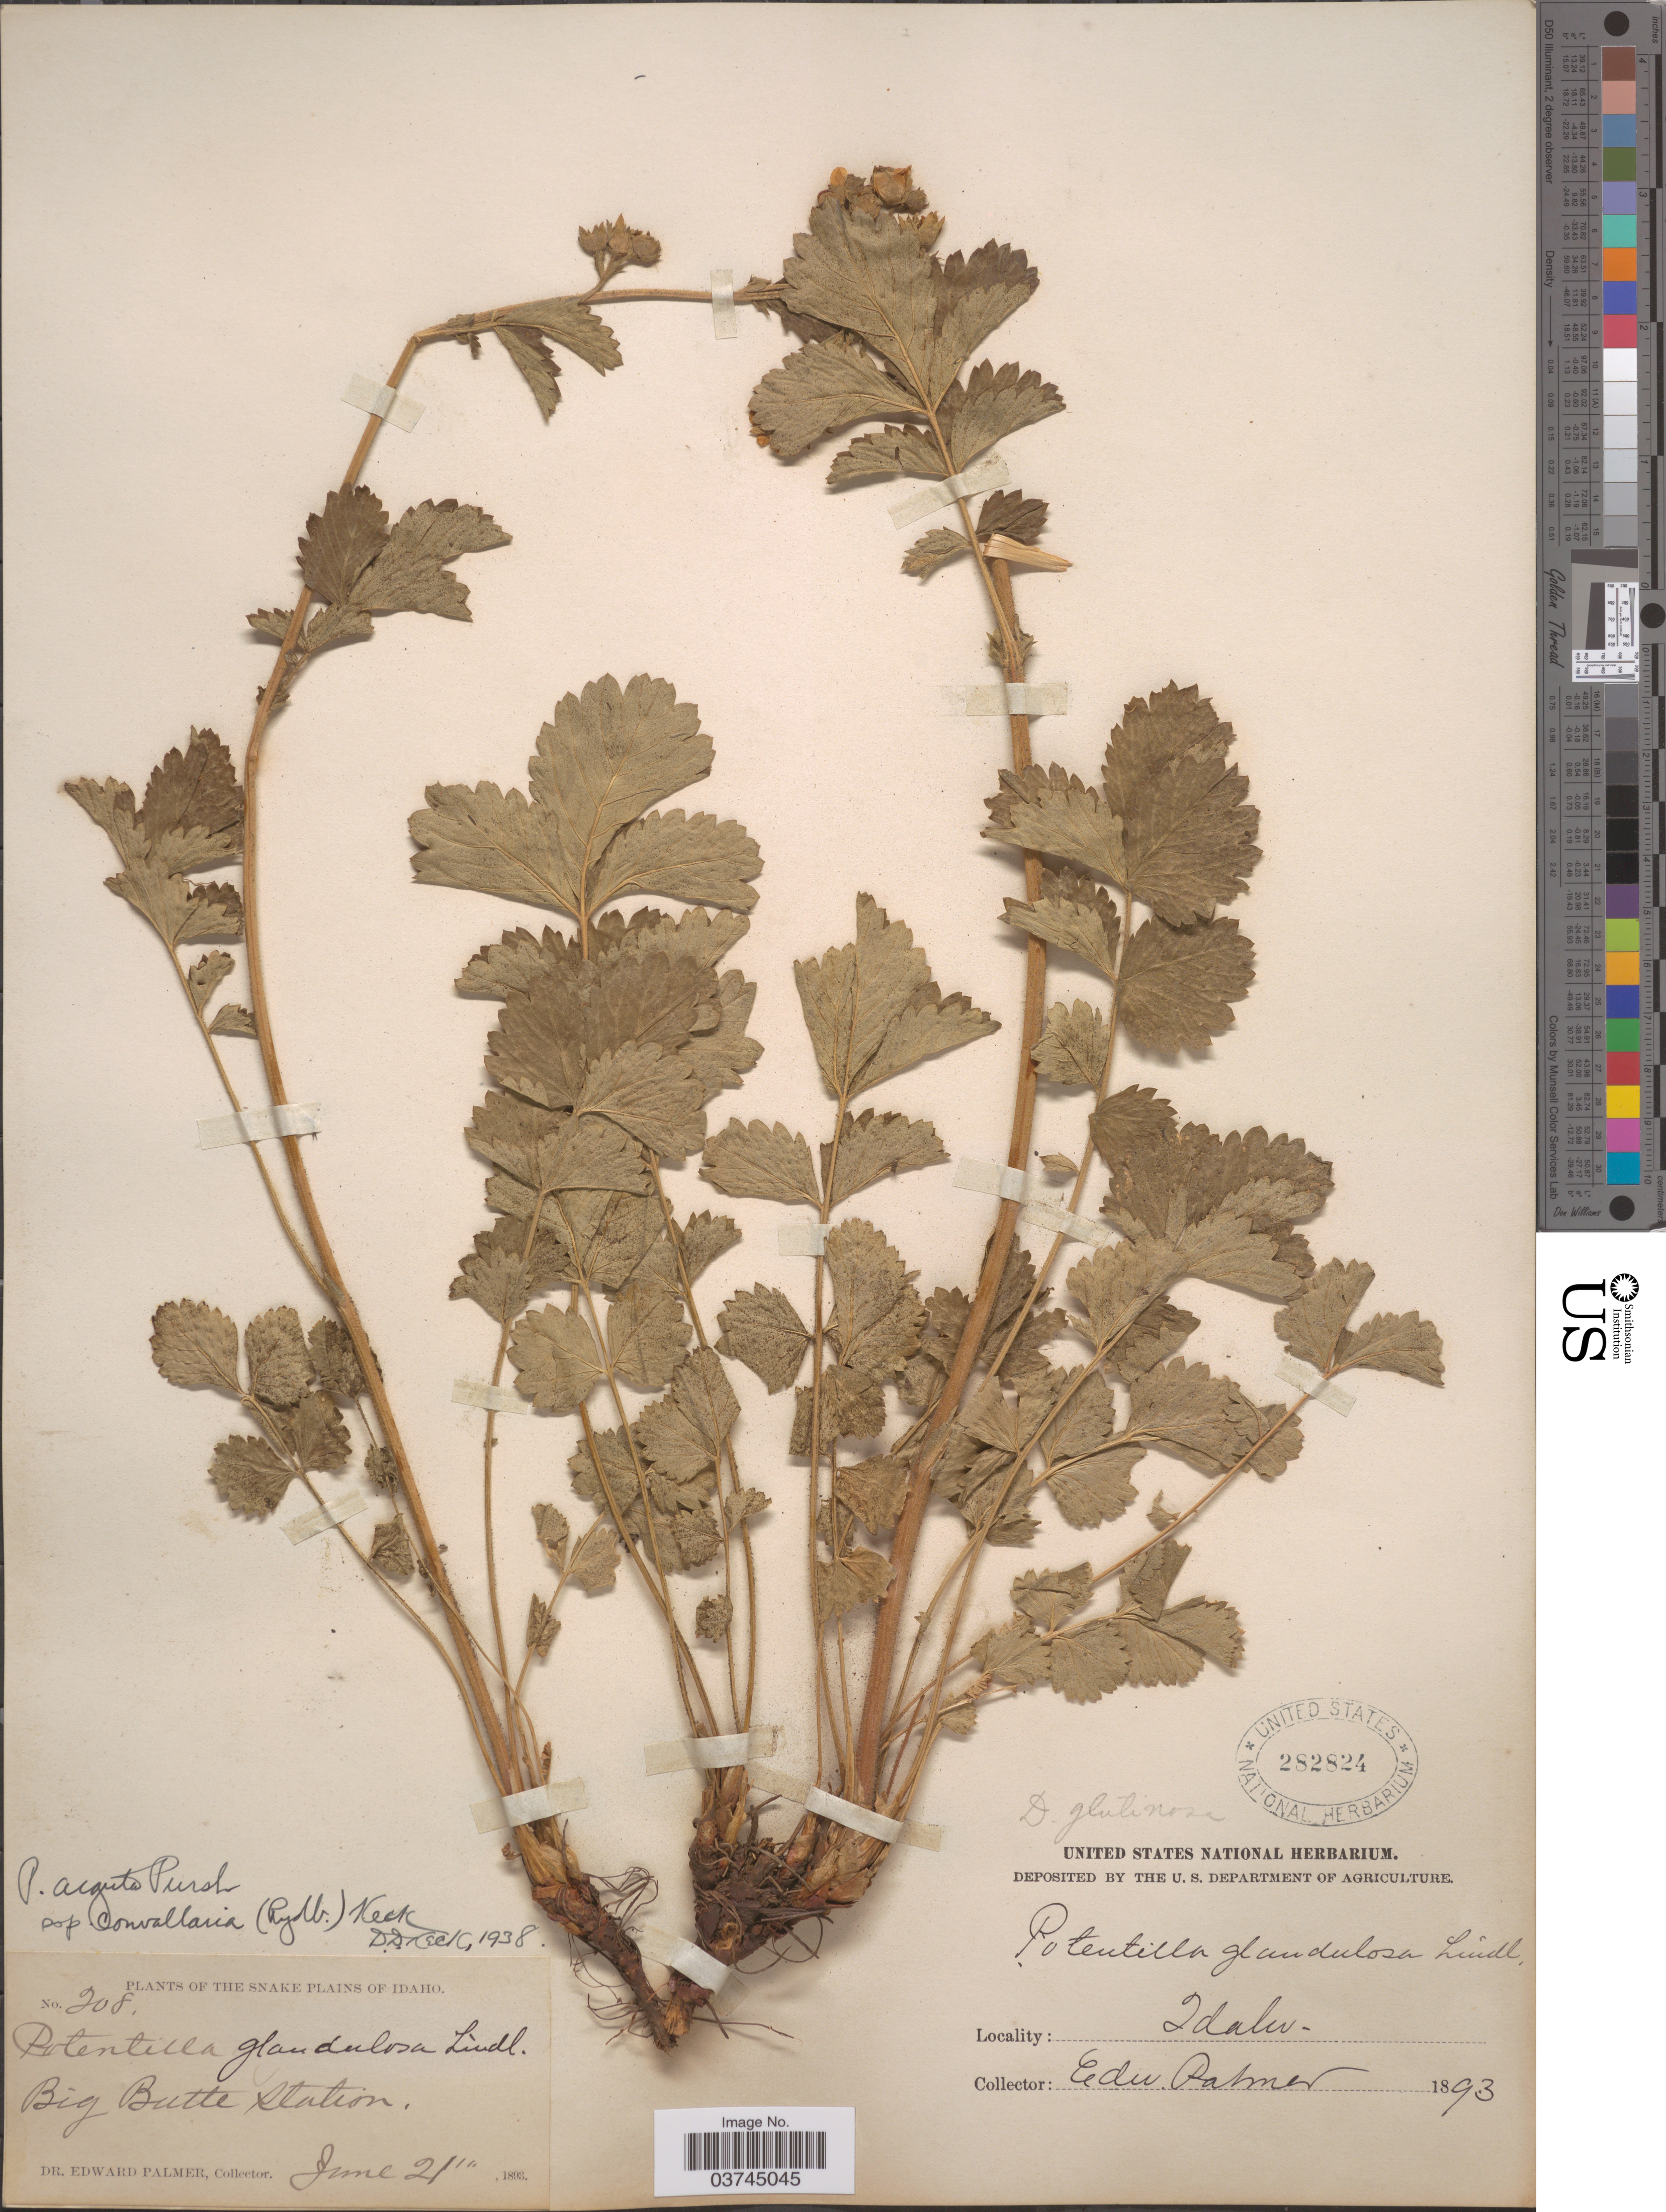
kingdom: Plantae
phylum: Tracheophyta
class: Magnoliopsida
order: Rosales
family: Rosaceae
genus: Drymocallis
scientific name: Drymocallis convallaria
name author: (Rydb.) Rydb.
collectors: E. Palmer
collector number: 208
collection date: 1893-06-21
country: United States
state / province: Idaho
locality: The Snake Plains. Big Butte Station.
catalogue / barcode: US 282824